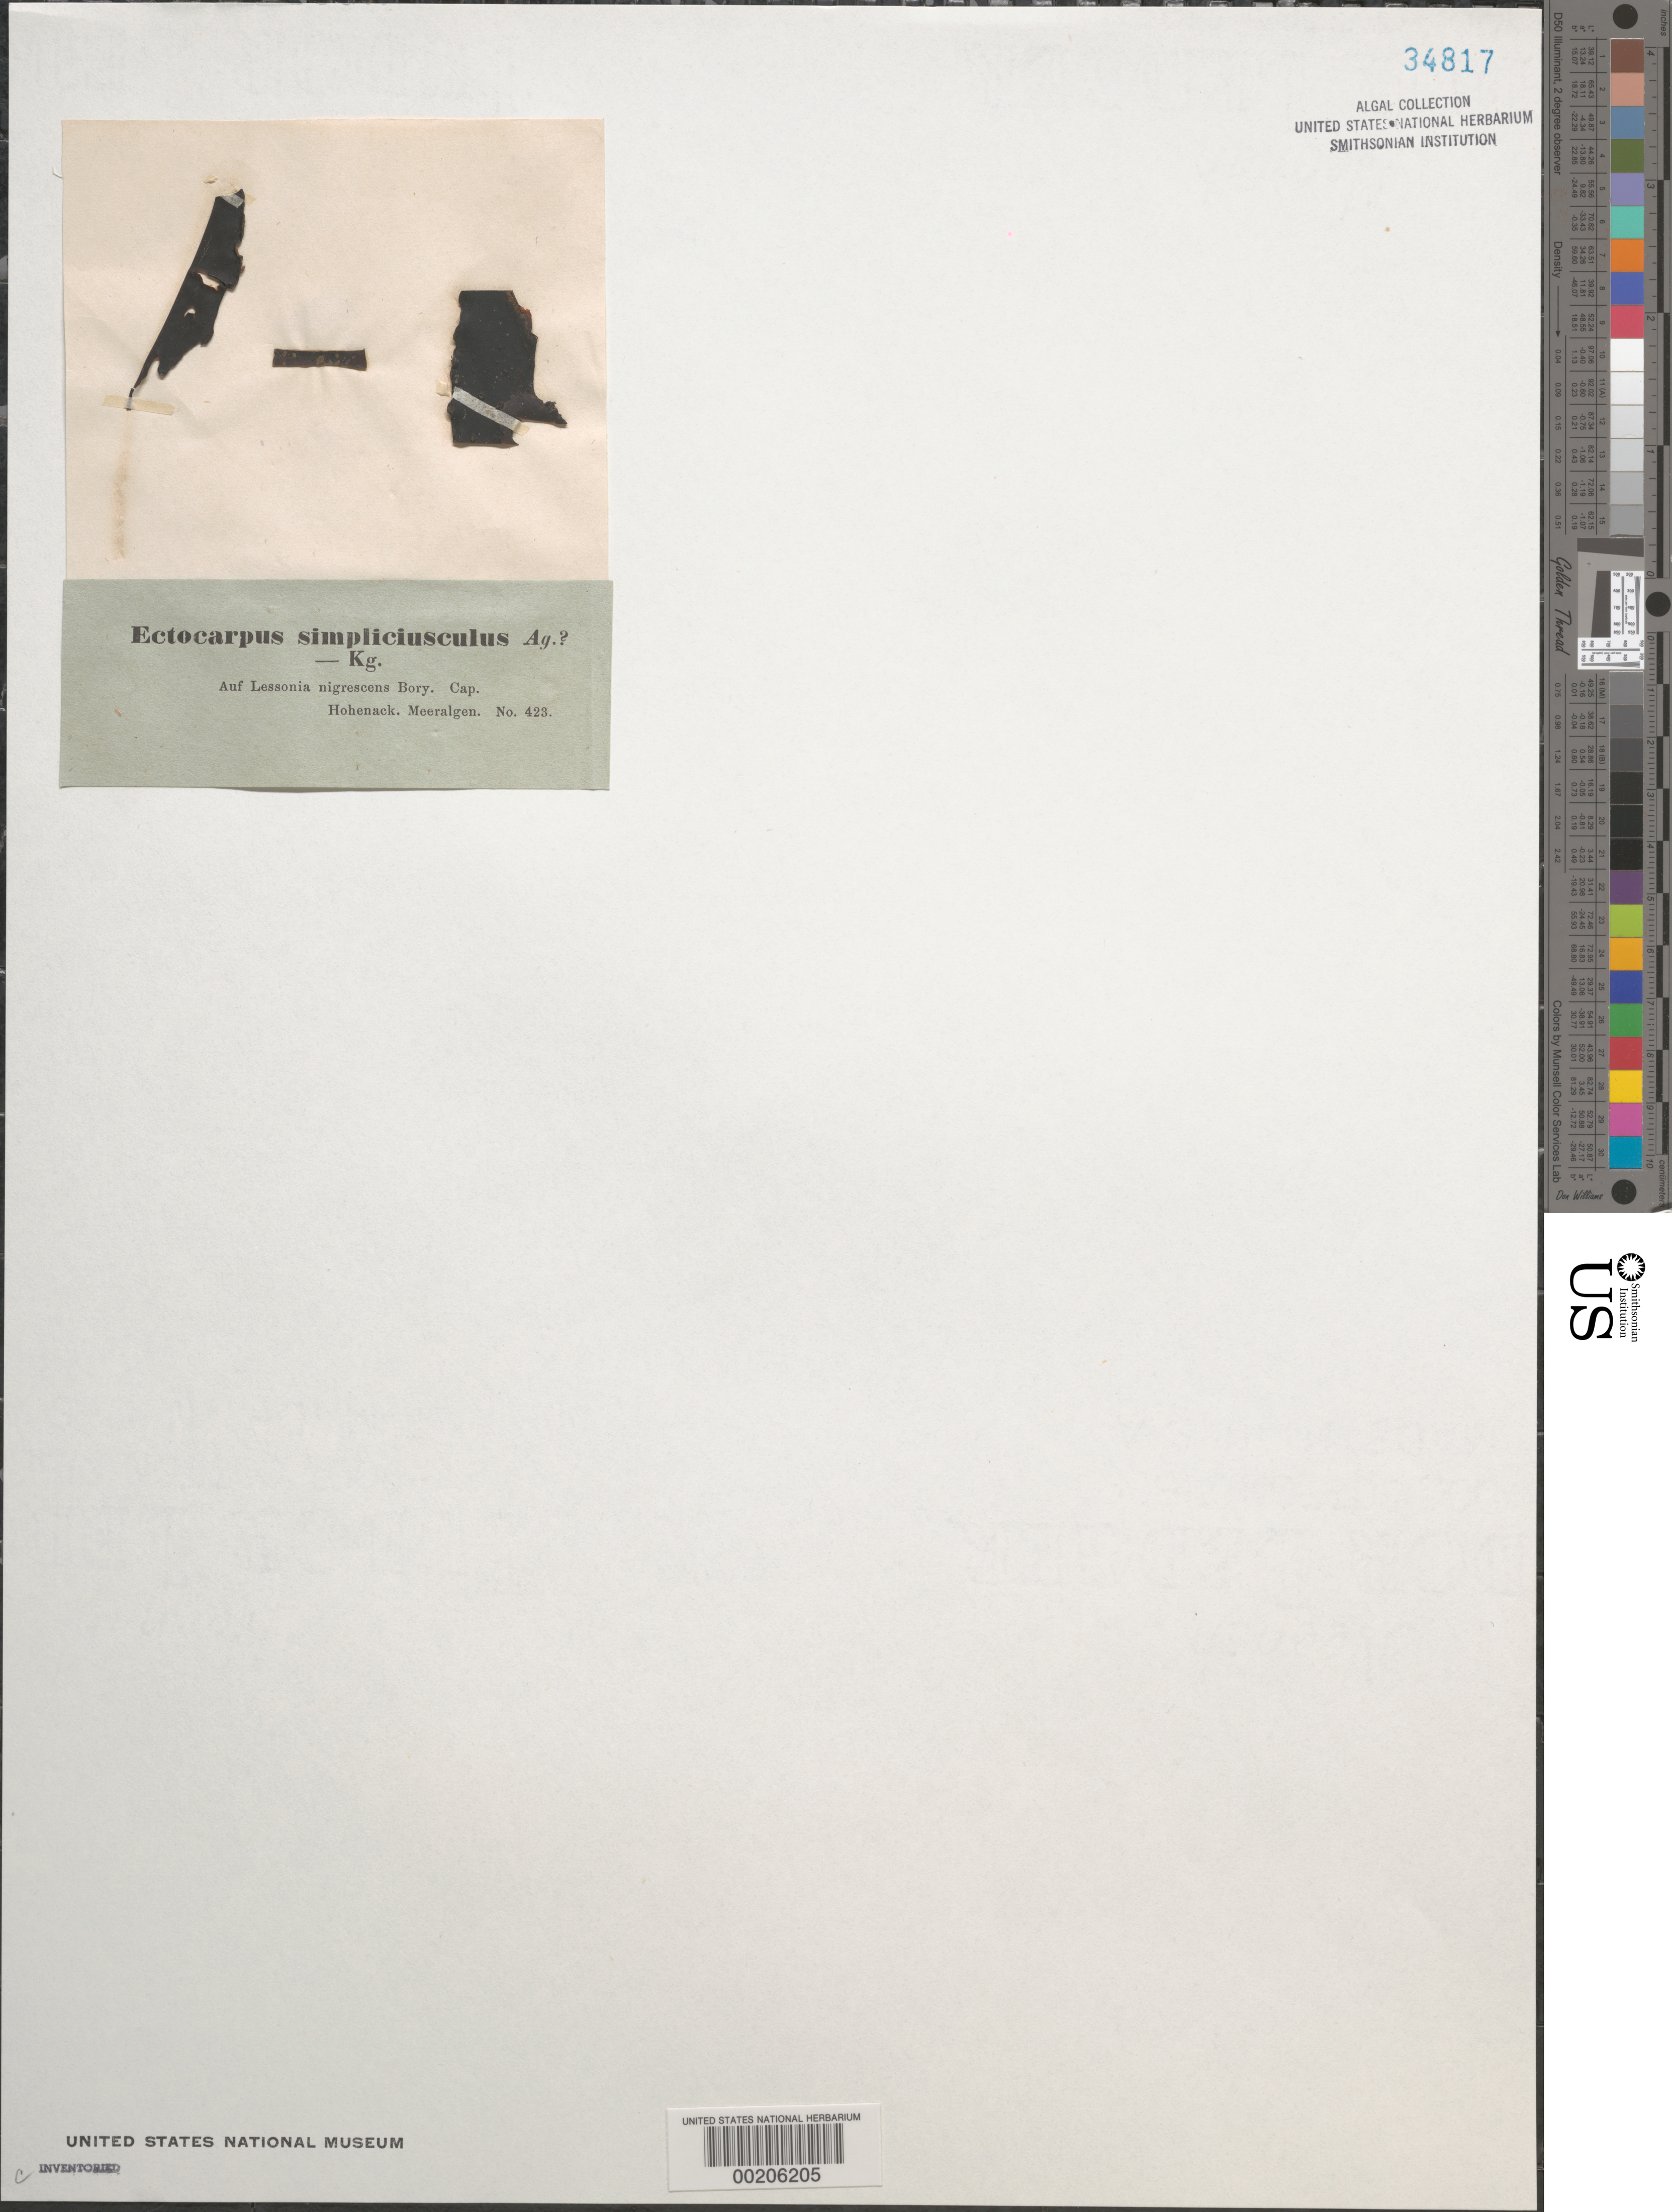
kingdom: Chromista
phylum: Ochrophyta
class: Phaeophyceae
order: Ectocarpales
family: Ectocarpaceae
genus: Ectocarpus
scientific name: Ectocarpus simpliciusculus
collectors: R. F. Hohenacker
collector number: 423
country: South Africa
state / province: Western Cape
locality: Cape of good hope (cap)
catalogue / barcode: US 34817